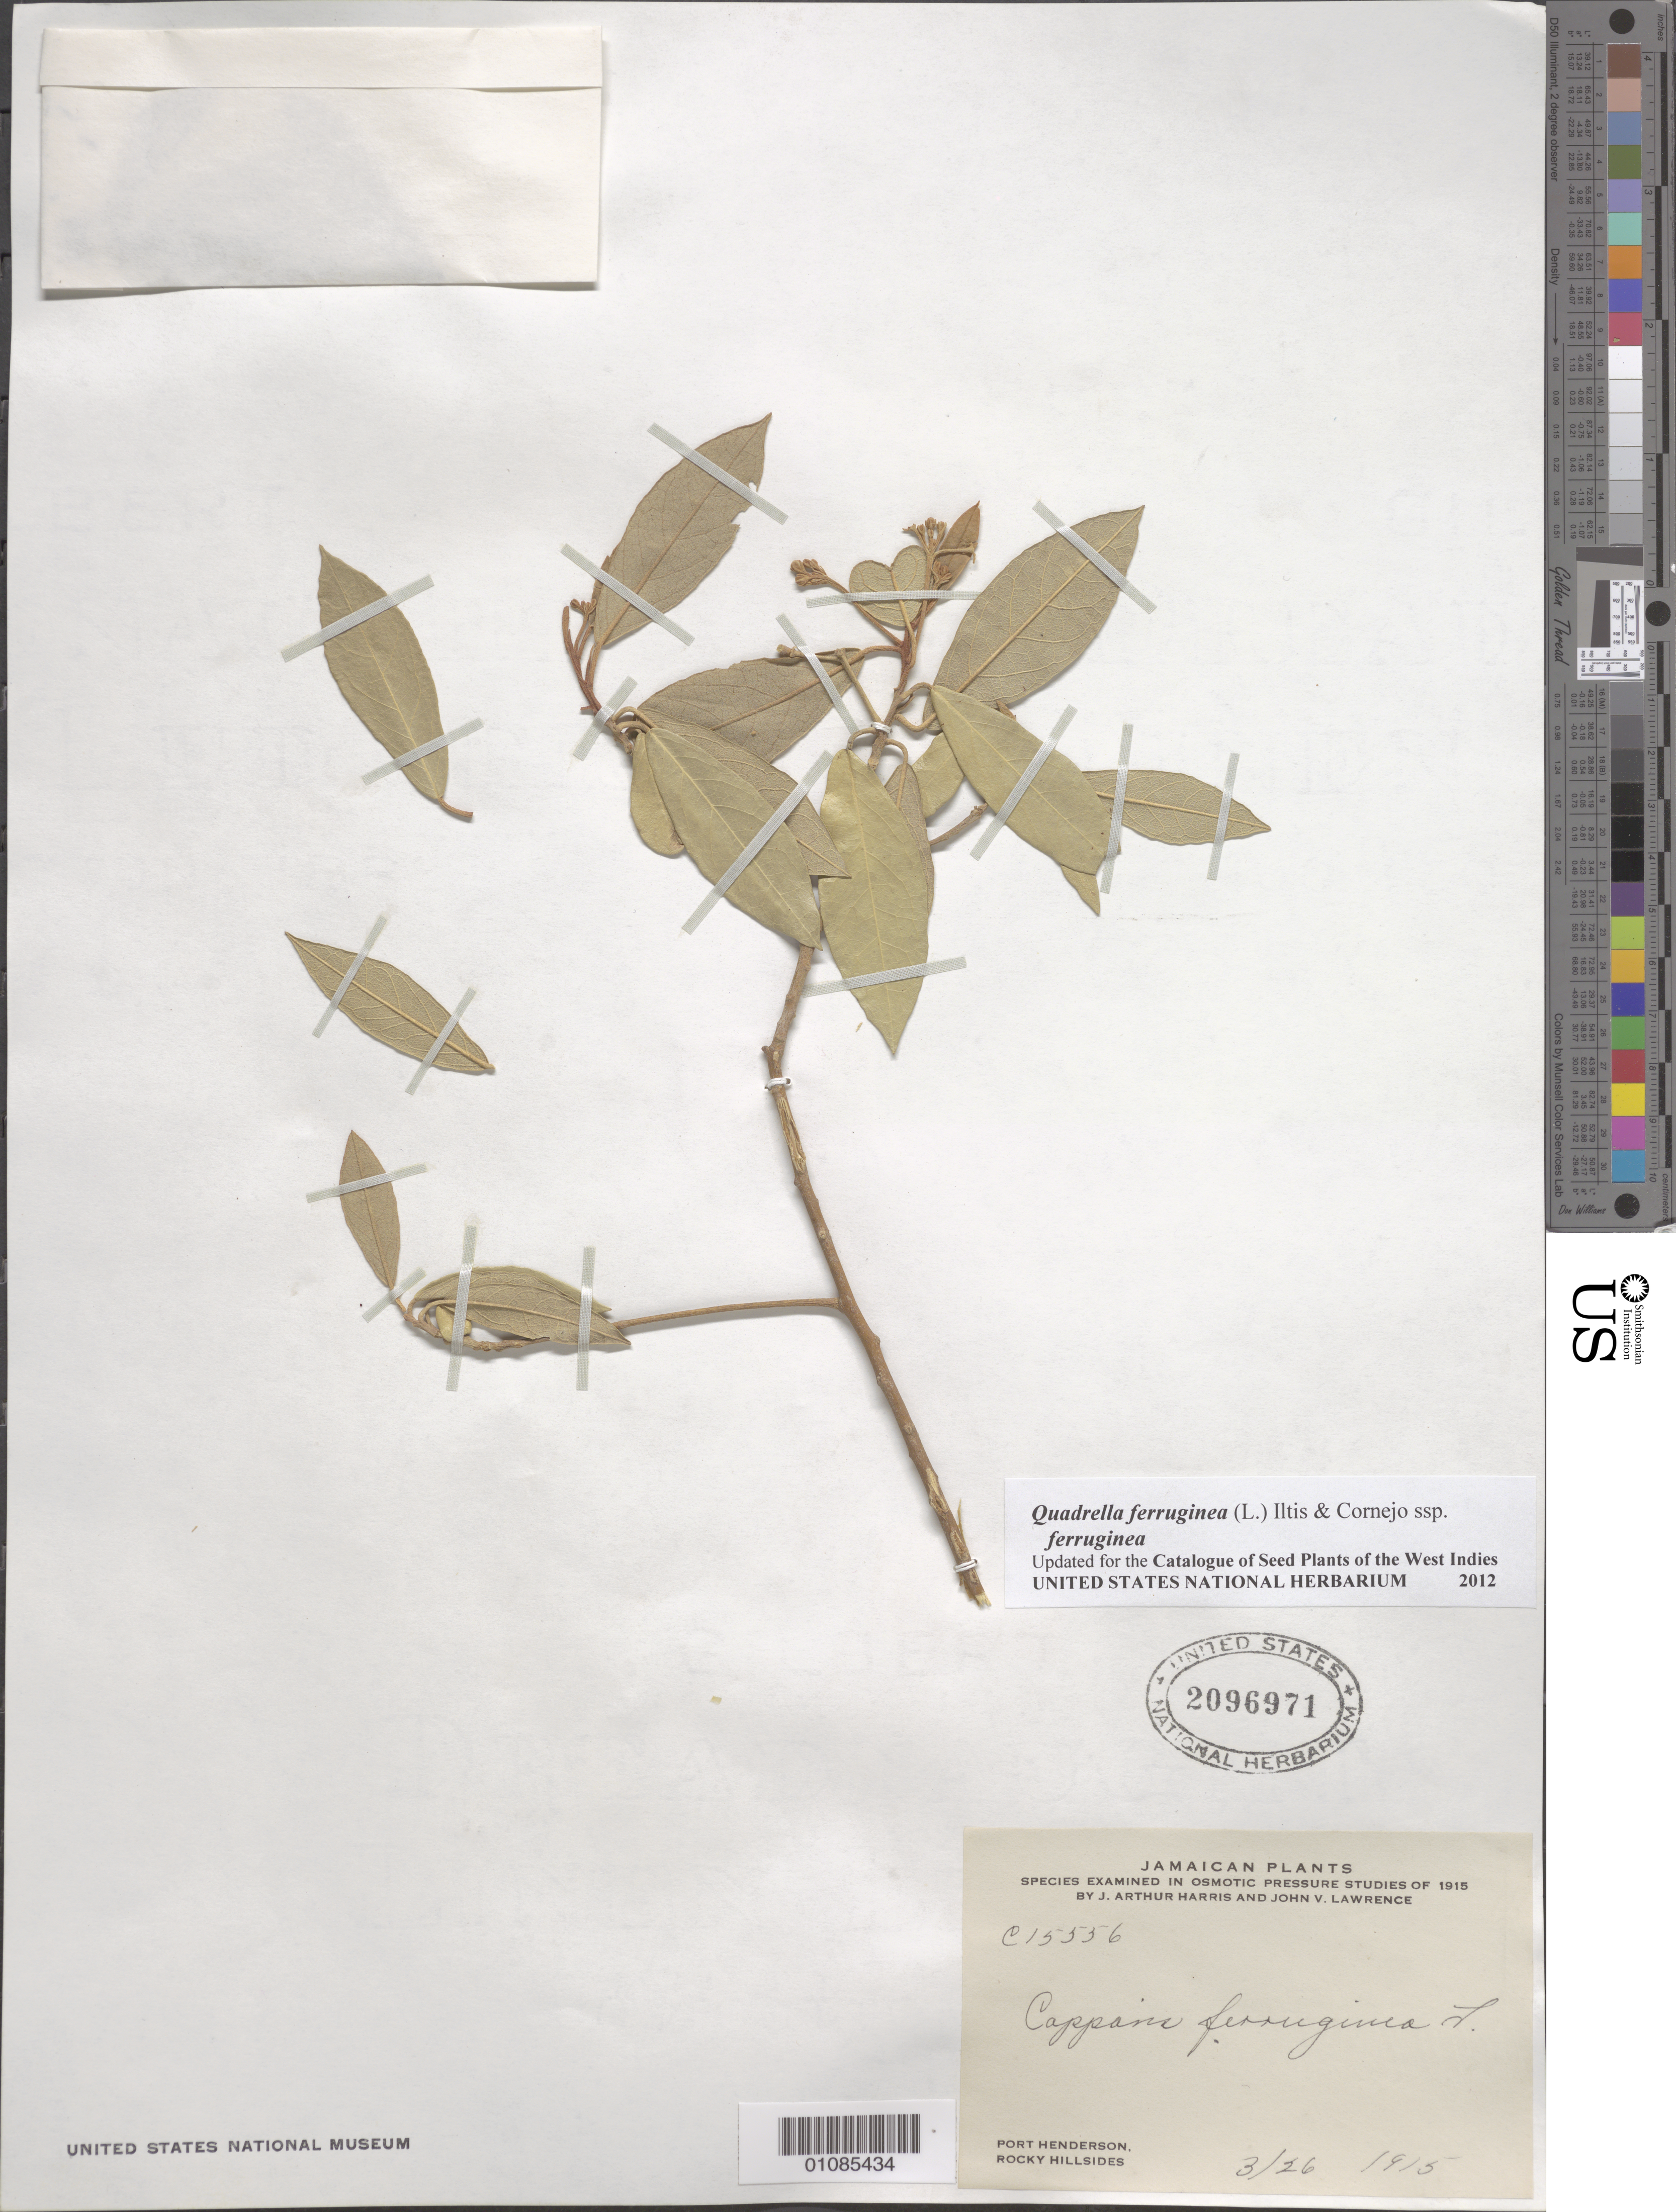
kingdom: Plantae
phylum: Tracheophyta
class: Magnoliopsida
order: Brassicales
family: Capparaceae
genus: Quadrella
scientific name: Quadrella ferruginea subsp. ferruginea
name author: (L.) Cornejo & Iltis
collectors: J. A. Harris & J. Lawrence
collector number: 15556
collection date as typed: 26 Mar 1915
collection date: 1915-03-26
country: Jamaica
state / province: Saint Catherine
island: Jamaica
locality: Port Henderson, rocky hillsides.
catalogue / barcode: US 2096971